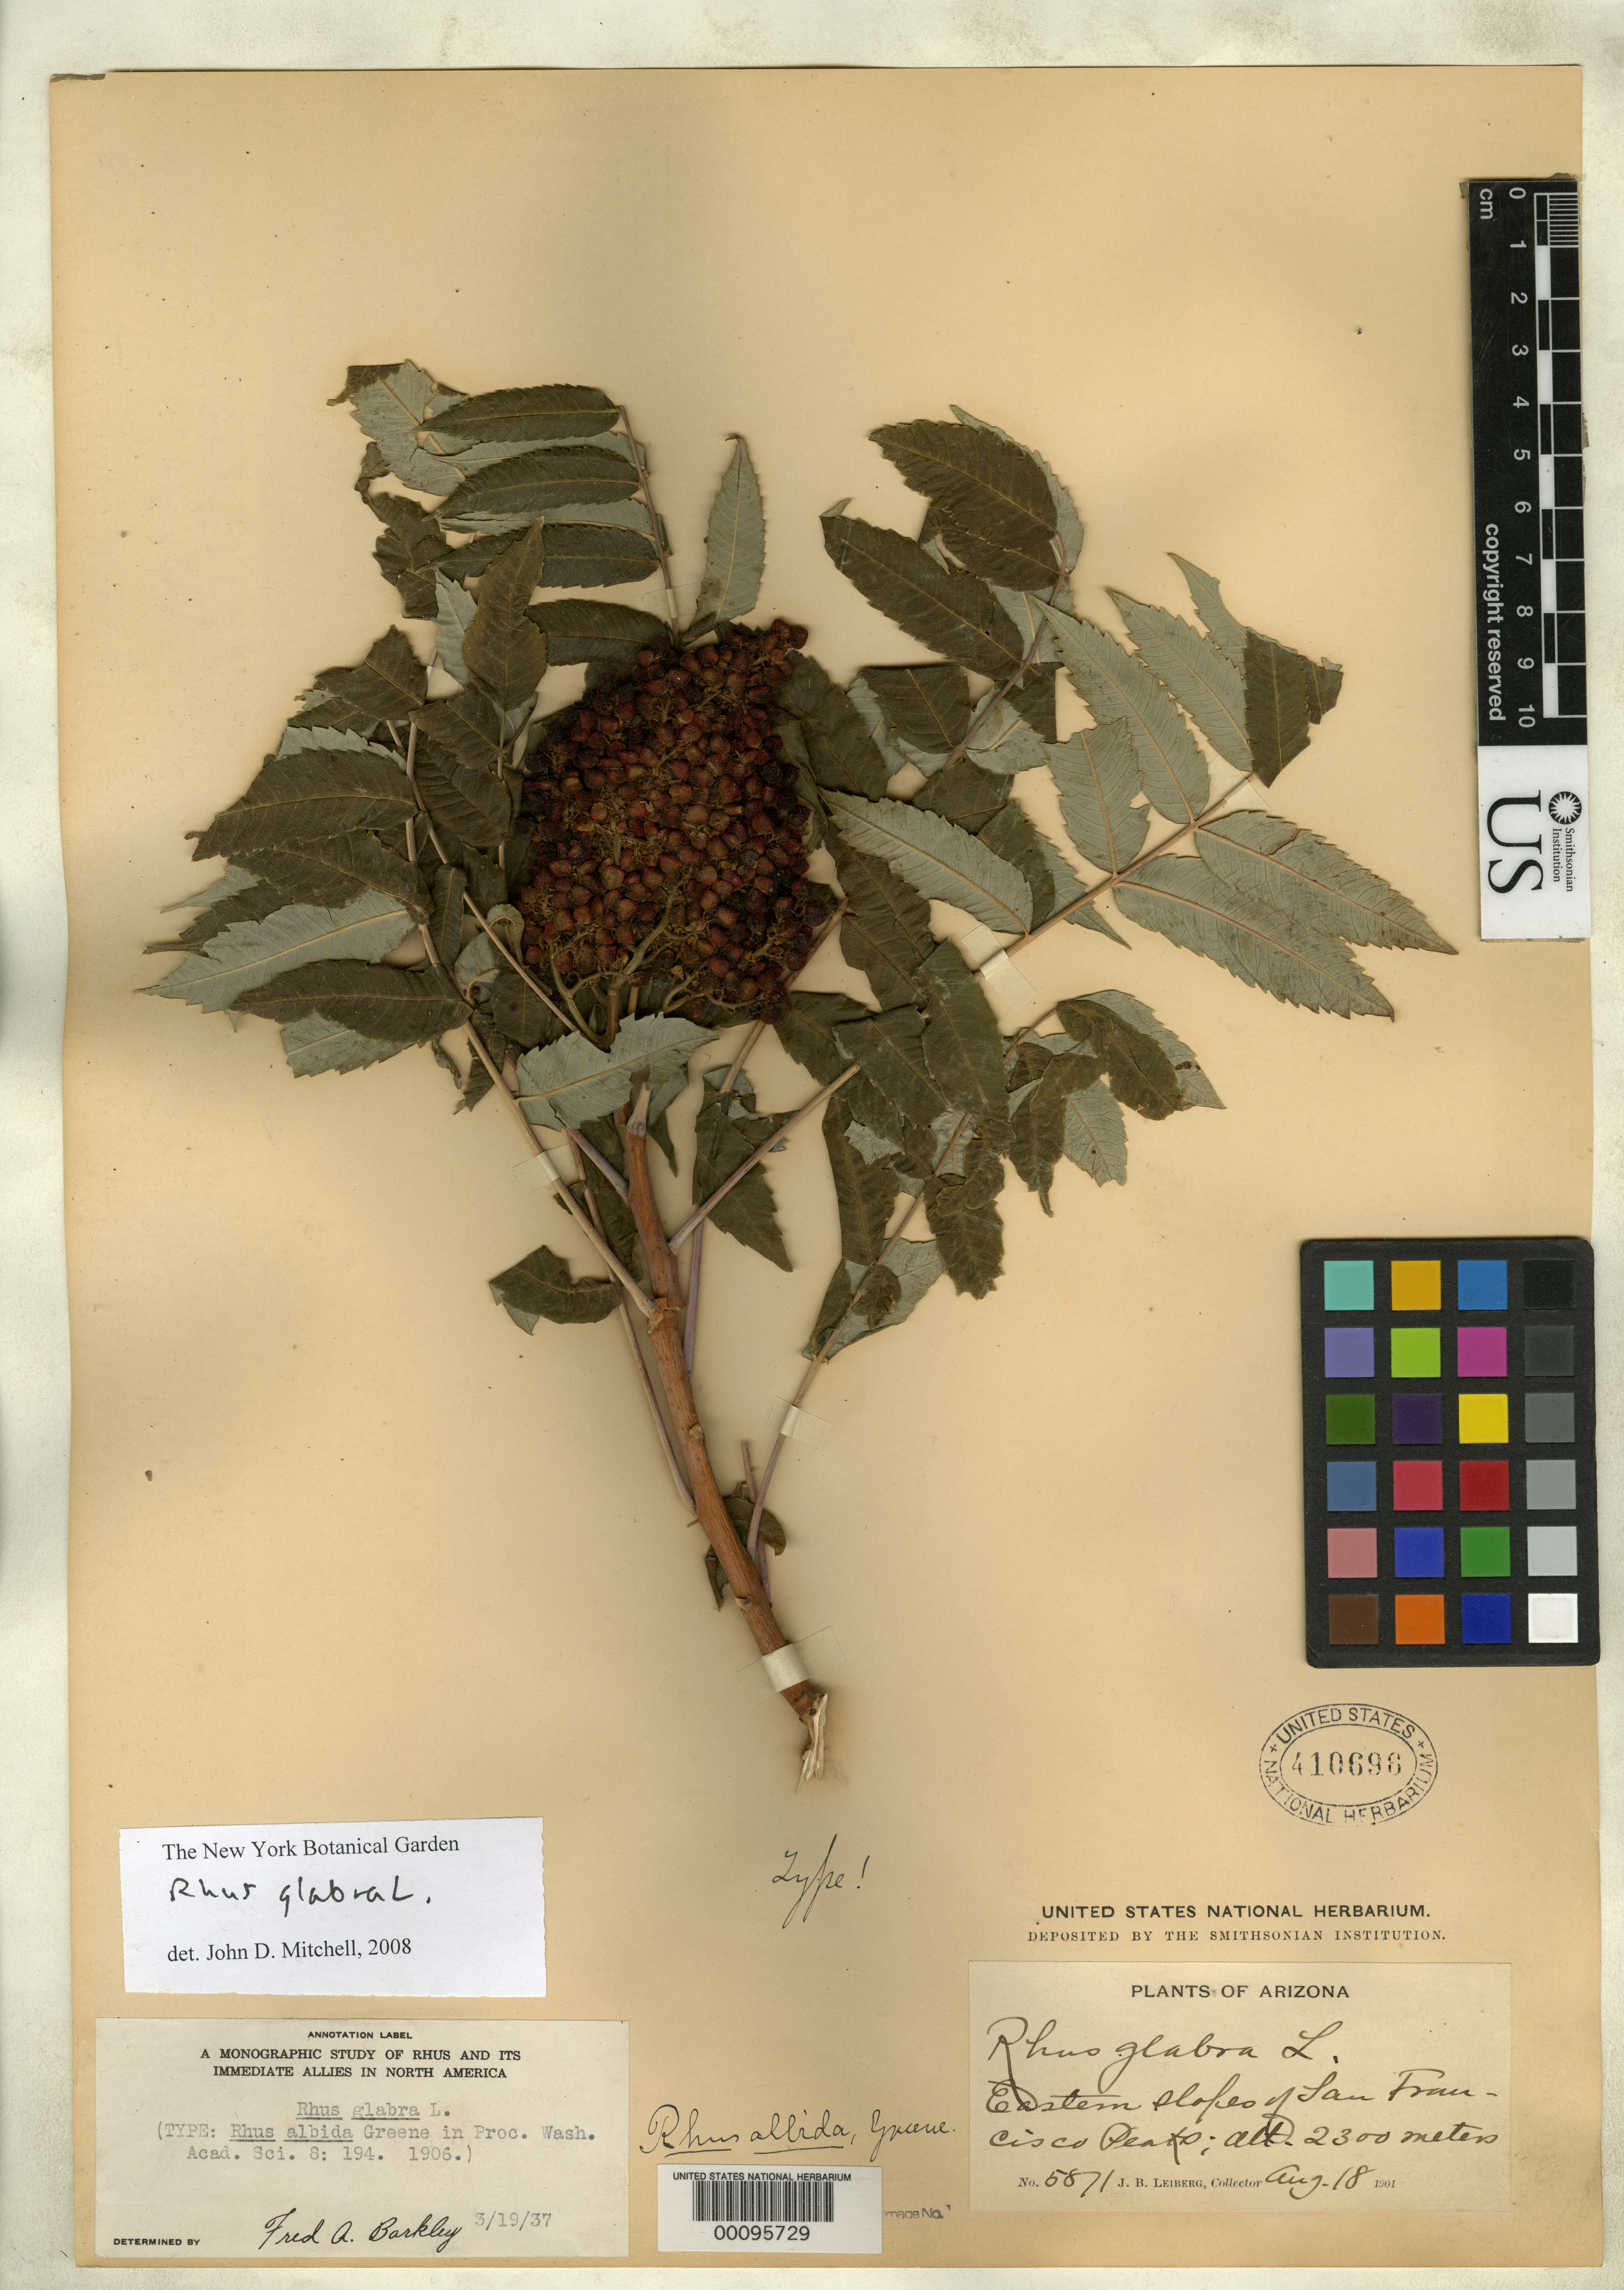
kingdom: Plantae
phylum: Tracheophyta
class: Magnoliopsida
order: Sapindales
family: Anacardiaceae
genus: Rhus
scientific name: Rhus albida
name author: Greene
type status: Holotype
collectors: J. Leiberg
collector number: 5871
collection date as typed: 18 Aug 1901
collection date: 1901-08-18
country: United States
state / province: Arizona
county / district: Coconino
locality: San Francisco Mt., near Flagstaff.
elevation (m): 1829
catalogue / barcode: US 410696